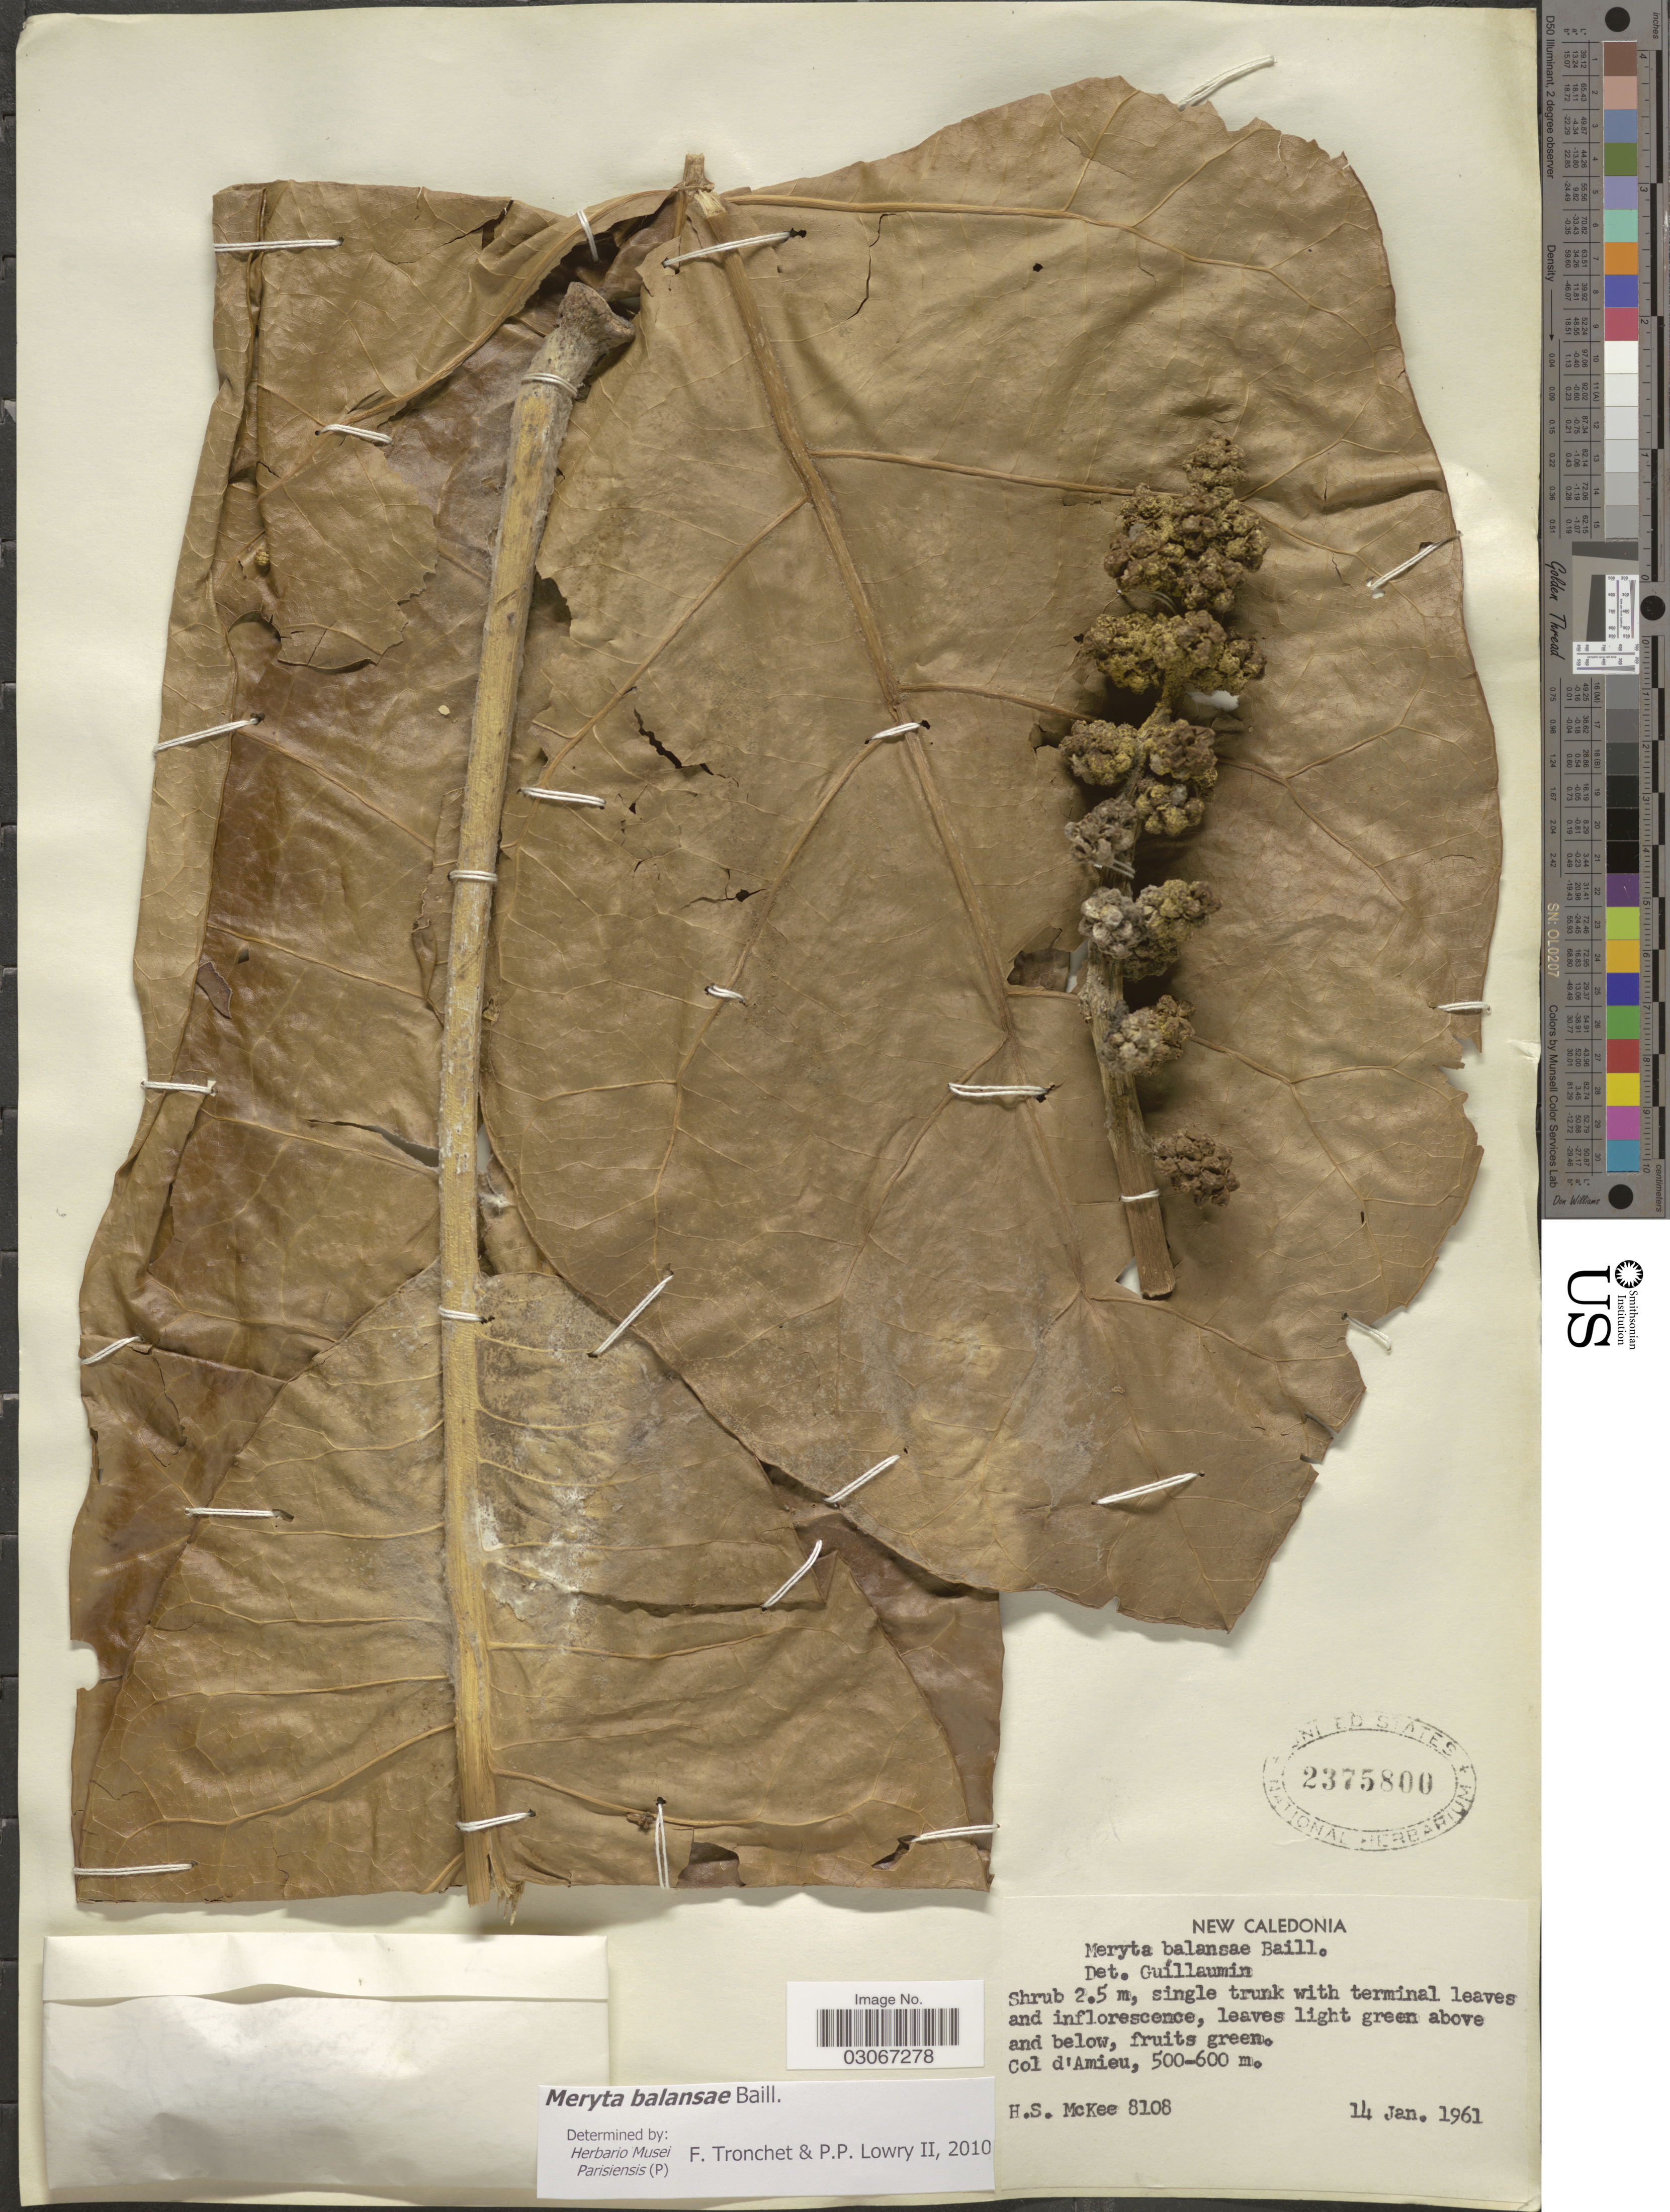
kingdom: Plantae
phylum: Tracheophyta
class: Magnoliopsida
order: Apiales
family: Araliaceae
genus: Meryta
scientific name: Meryta balansae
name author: Baill.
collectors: H. S. McKee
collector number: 8108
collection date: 1961-01-14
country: New Caledonia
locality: Col d'Amieu.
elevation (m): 500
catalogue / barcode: US 2375800